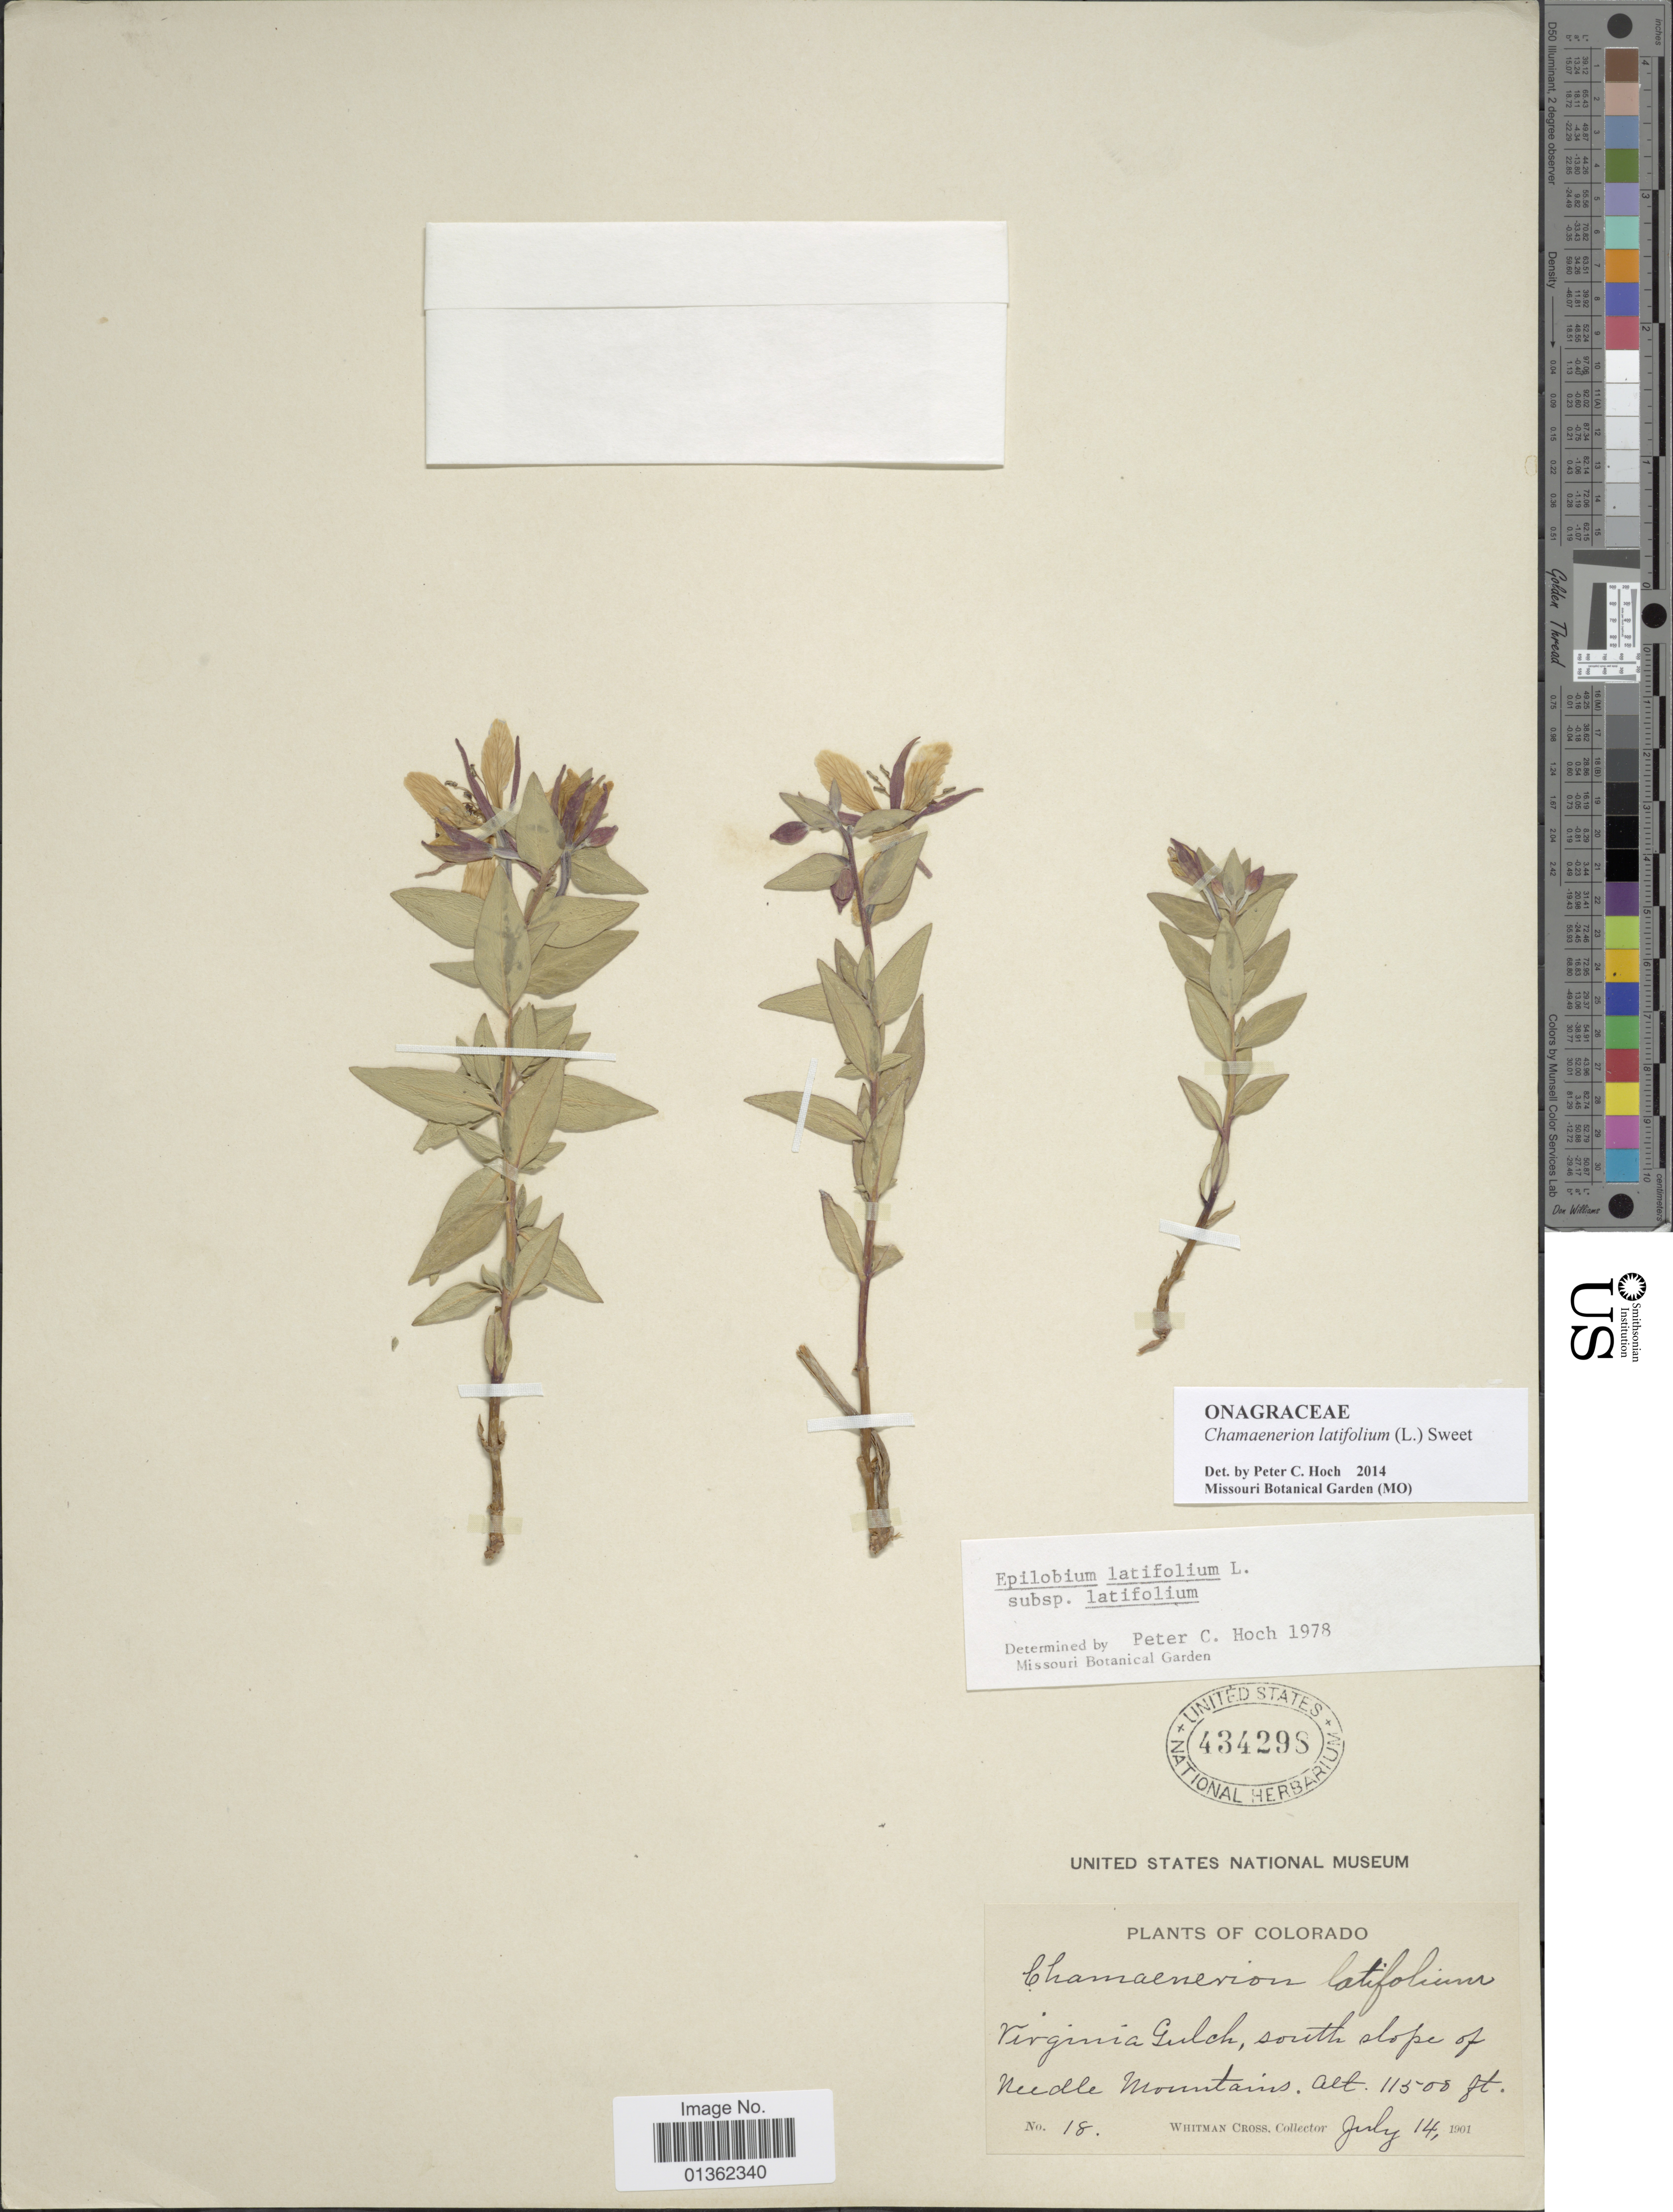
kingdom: Plantae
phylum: Tracheophyta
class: Magnoliopsida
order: Myrtales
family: Onagraceae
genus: Chamaenerion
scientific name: Chamaenerion latifolium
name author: (L.) Th. Fr. & Lange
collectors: W. Cross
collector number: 18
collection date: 1901-07-14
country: United States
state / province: Colorado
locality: Virginia Gulch, south slope of Needle Mountains.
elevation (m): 3505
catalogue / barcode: US 434298